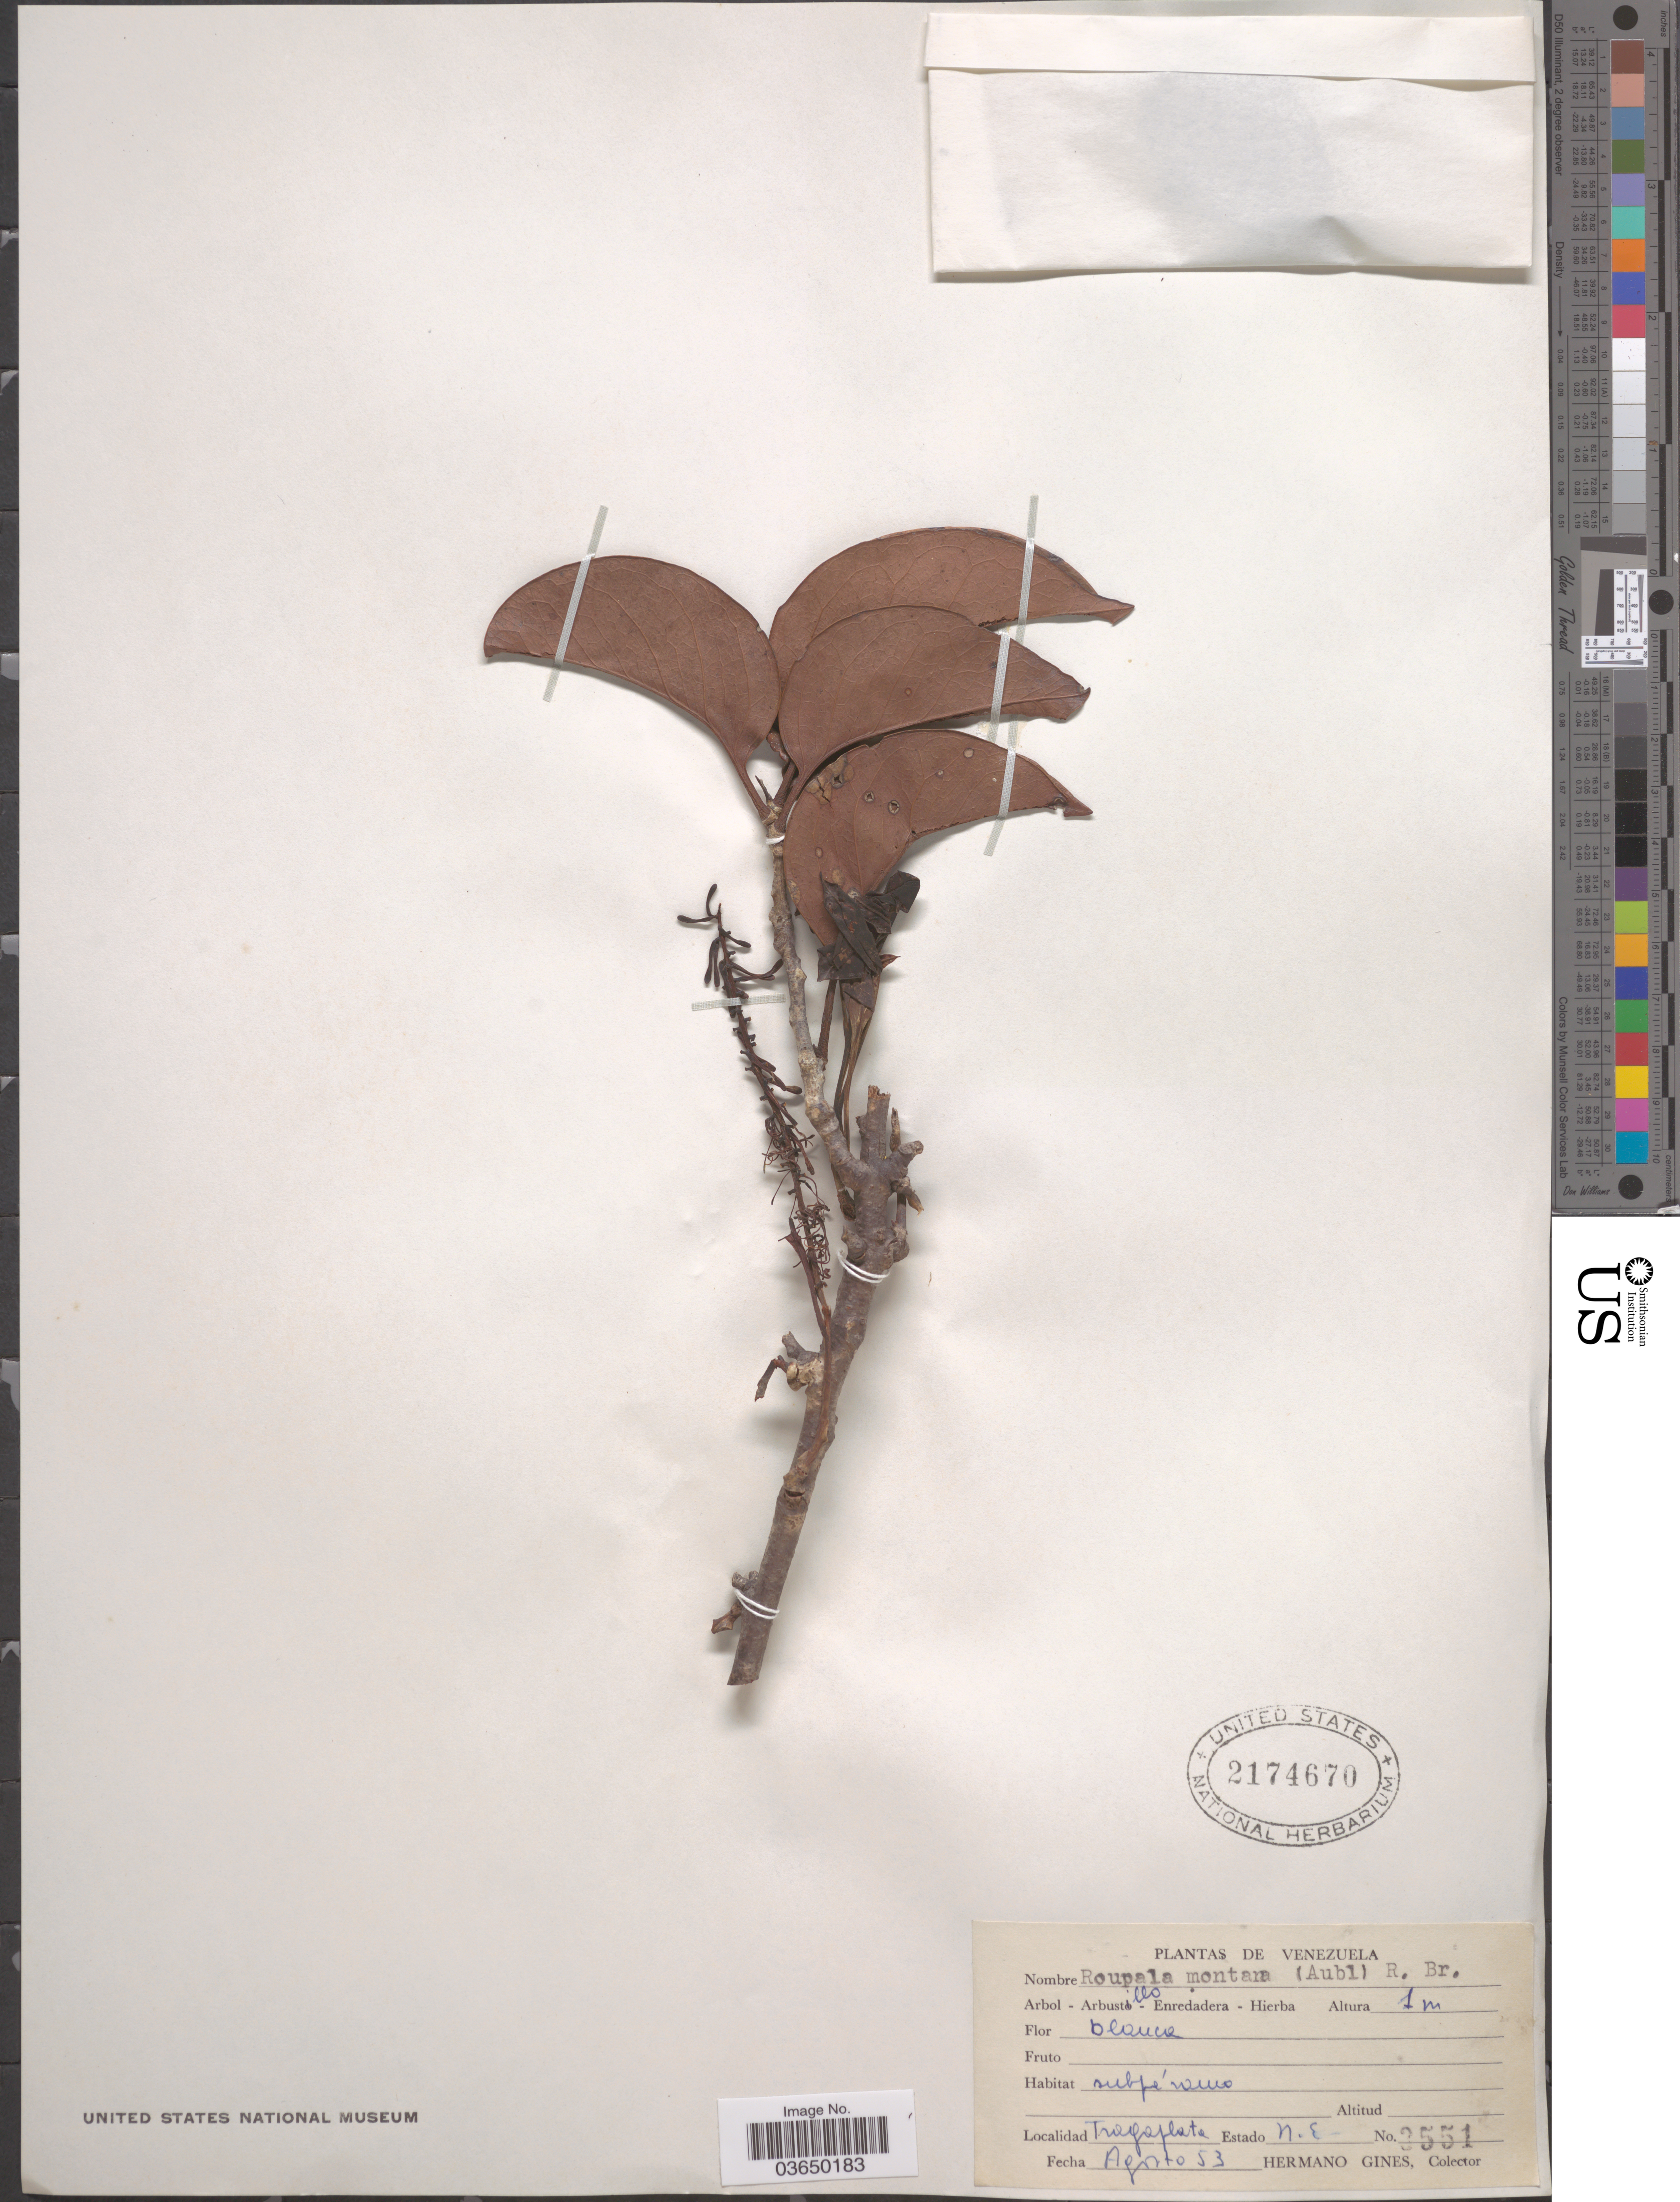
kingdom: Plantae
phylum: Tracheophyta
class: Magnoliopsida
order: Proteales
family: Proteaceae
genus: Roupala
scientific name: Roupala montana var. montana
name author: Aubl.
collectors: Bro. Gines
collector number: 3551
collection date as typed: Transcribed d/m/y: /8/53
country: Venezuela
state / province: Nueva Esparta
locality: Tragaplata. Estado N.E.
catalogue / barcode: US 2174670